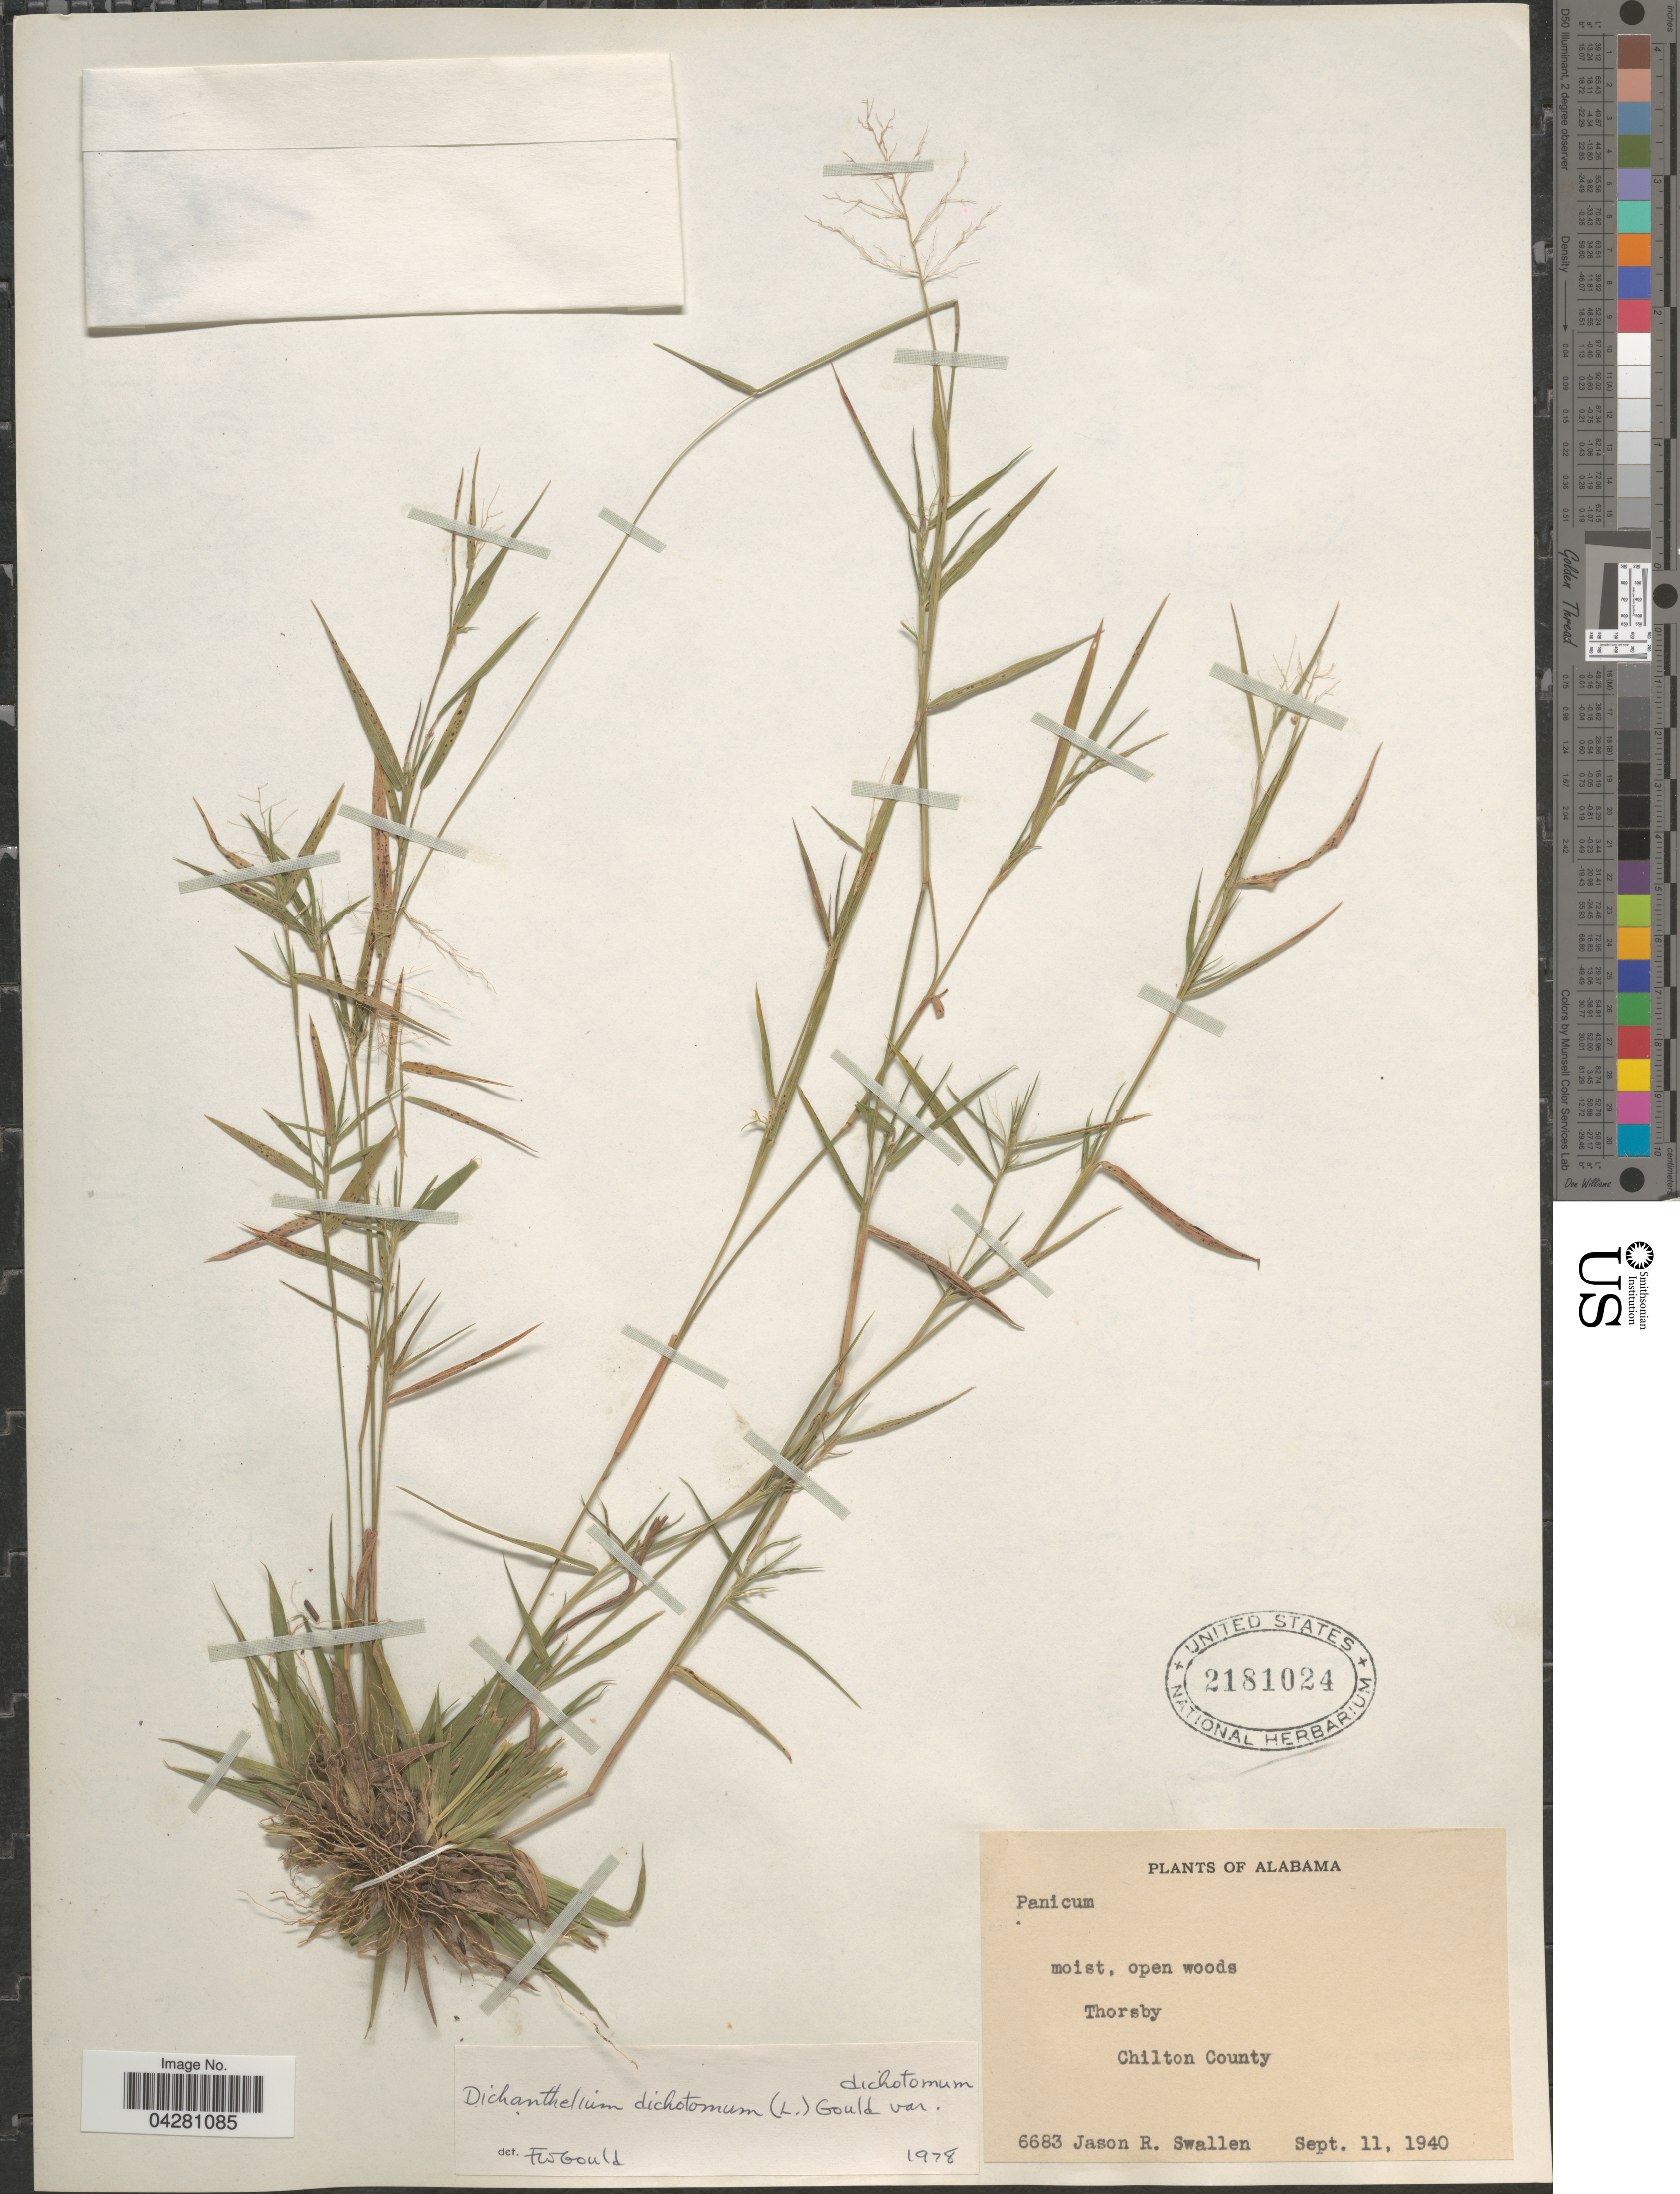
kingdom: Plantae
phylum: Tracheophyta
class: Liliopsida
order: Poales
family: Poaceae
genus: Dichanthelium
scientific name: Dichanthelium dichotomum var. dichotomum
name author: (L.) Gould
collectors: J. R. Swallen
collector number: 6683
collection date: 1940-09-11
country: United States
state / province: Alabama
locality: Moist, open woods Thorsby. Chilton County.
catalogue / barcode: US 2181024